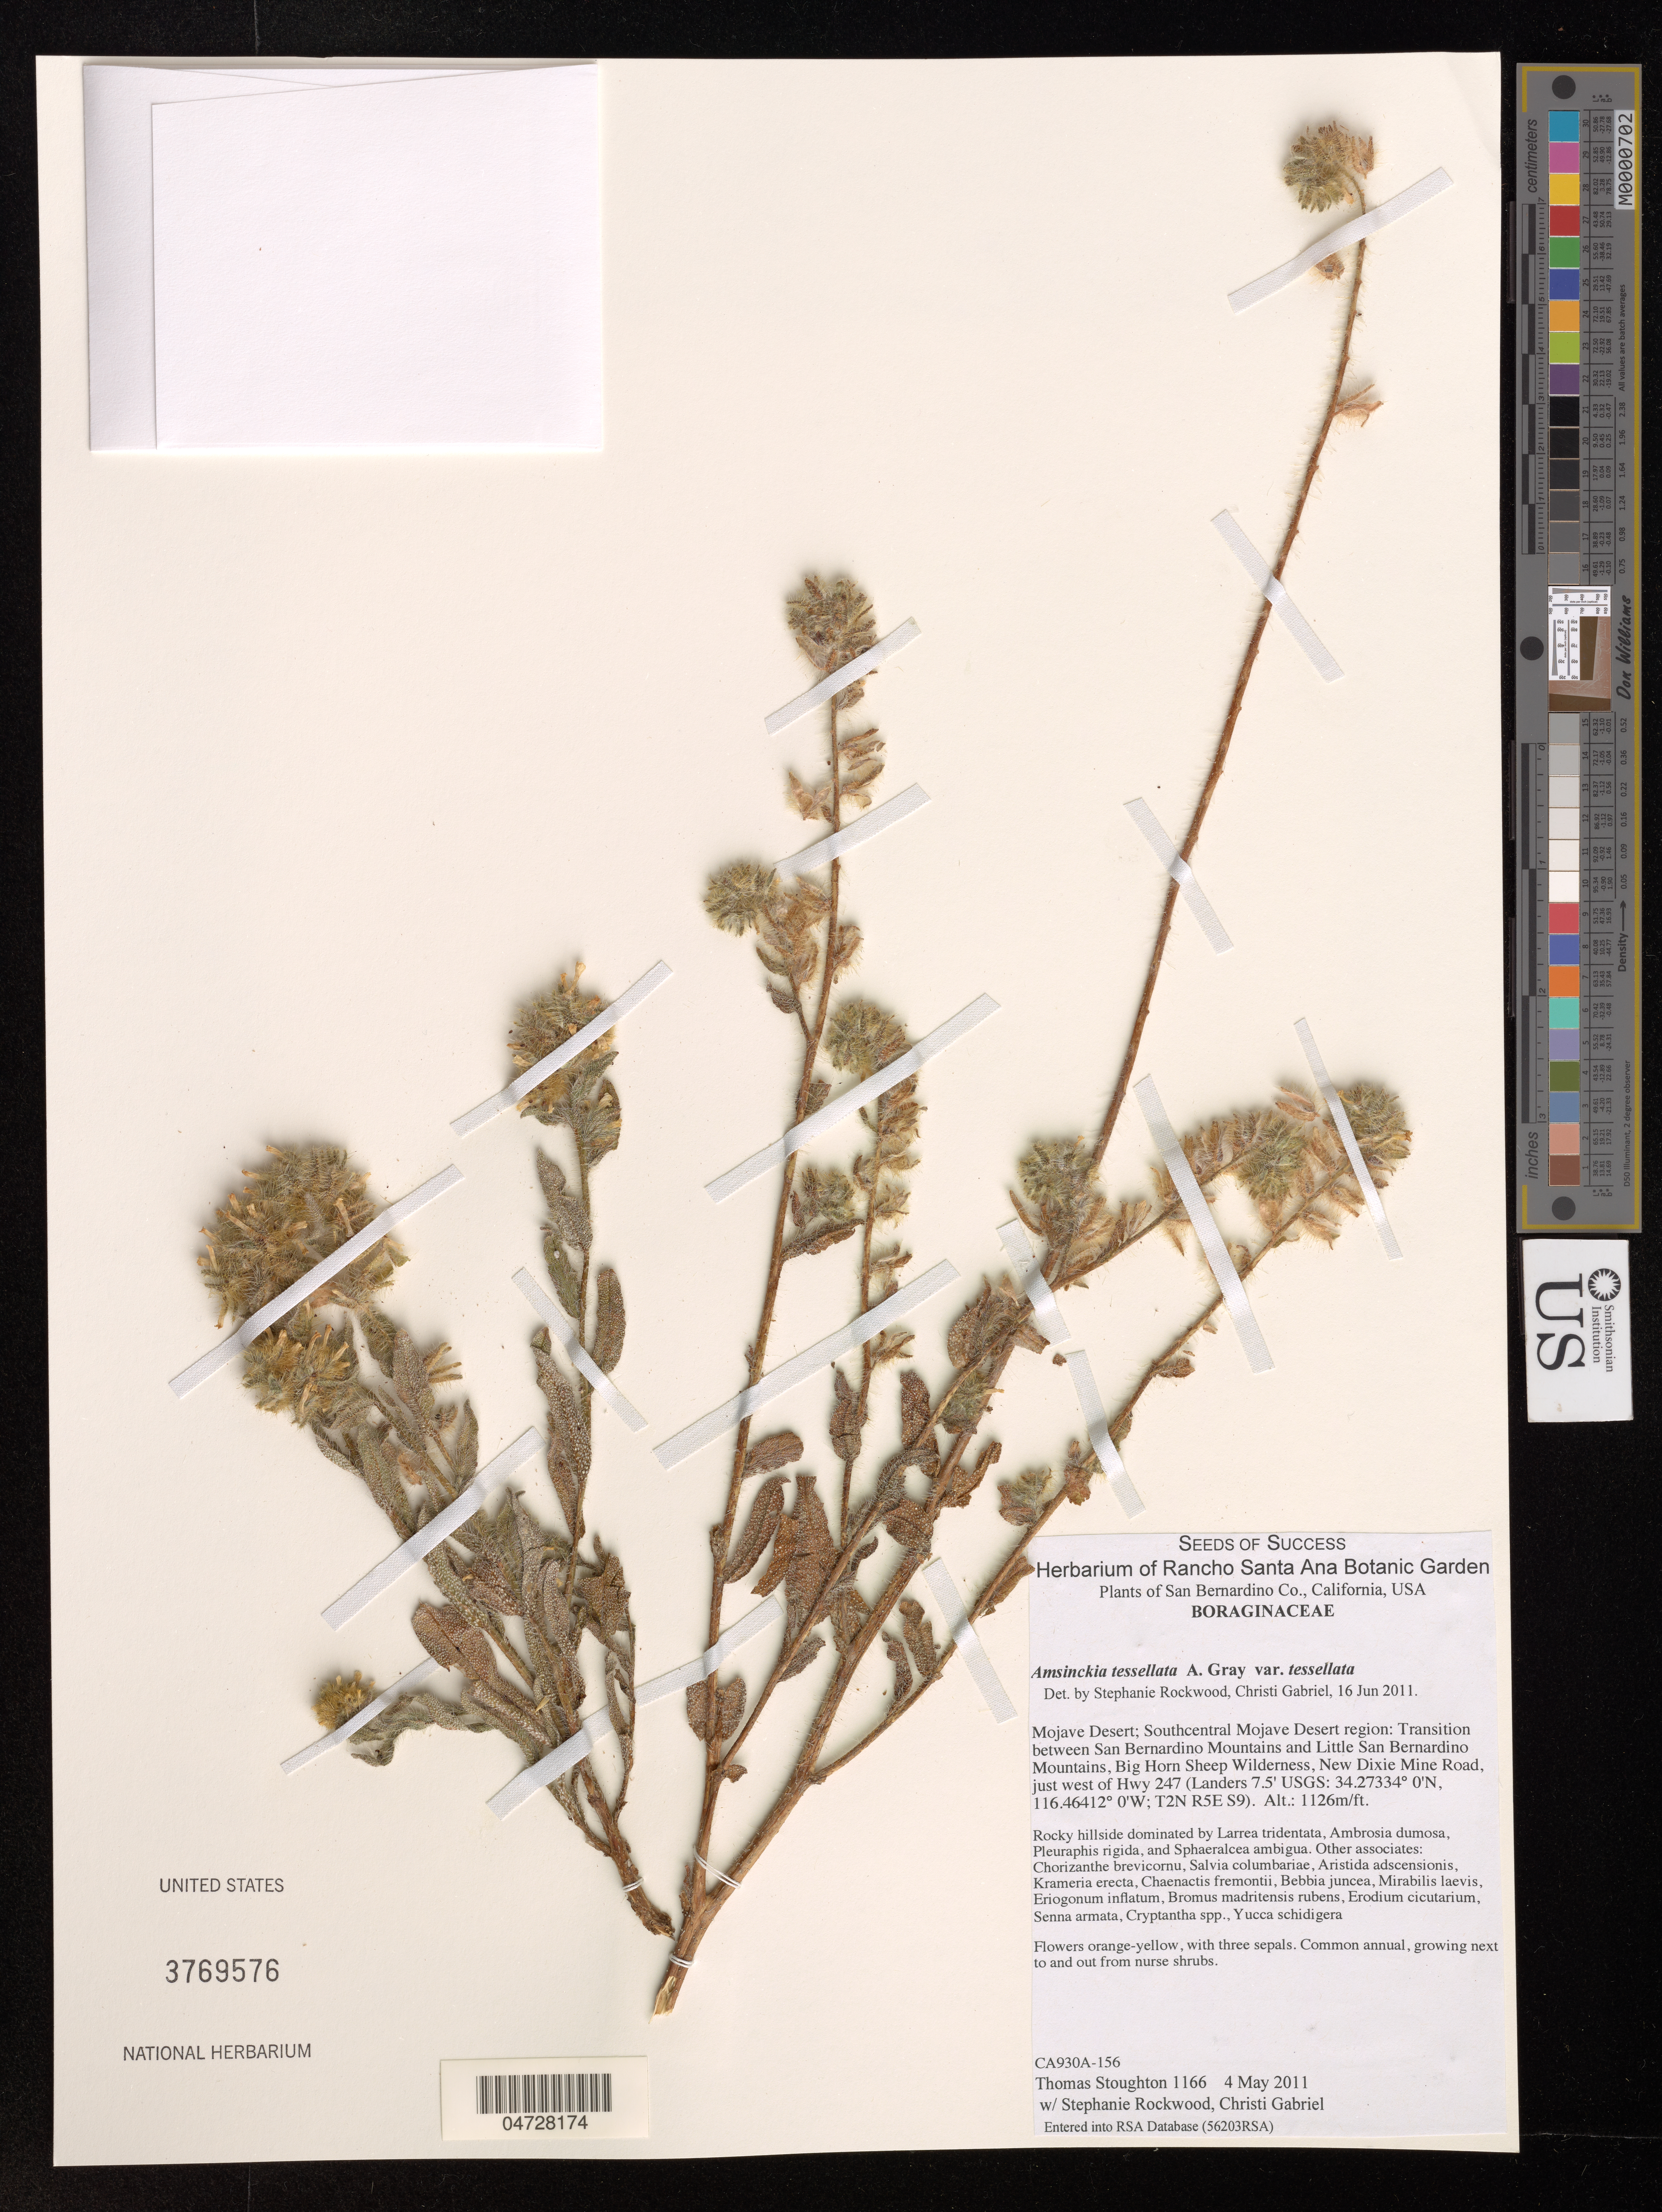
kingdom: Plantae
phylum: Tracheophyta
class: Magnoliopsida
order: Boraginales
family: Boraginaceae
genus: Amsinckia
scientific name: Amsinckia tessellata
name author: A. Gray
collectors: T. Stoughton, S. Rockwood & C. Gabriel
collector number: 1166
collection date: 2011-05-04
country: United States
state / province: California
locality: Mojave Desert; Southcentral Mojave Desert region: Transition between San Benardino Mountains and Little San Bernardino Mountains.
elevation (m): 343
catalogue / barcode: US 3769576